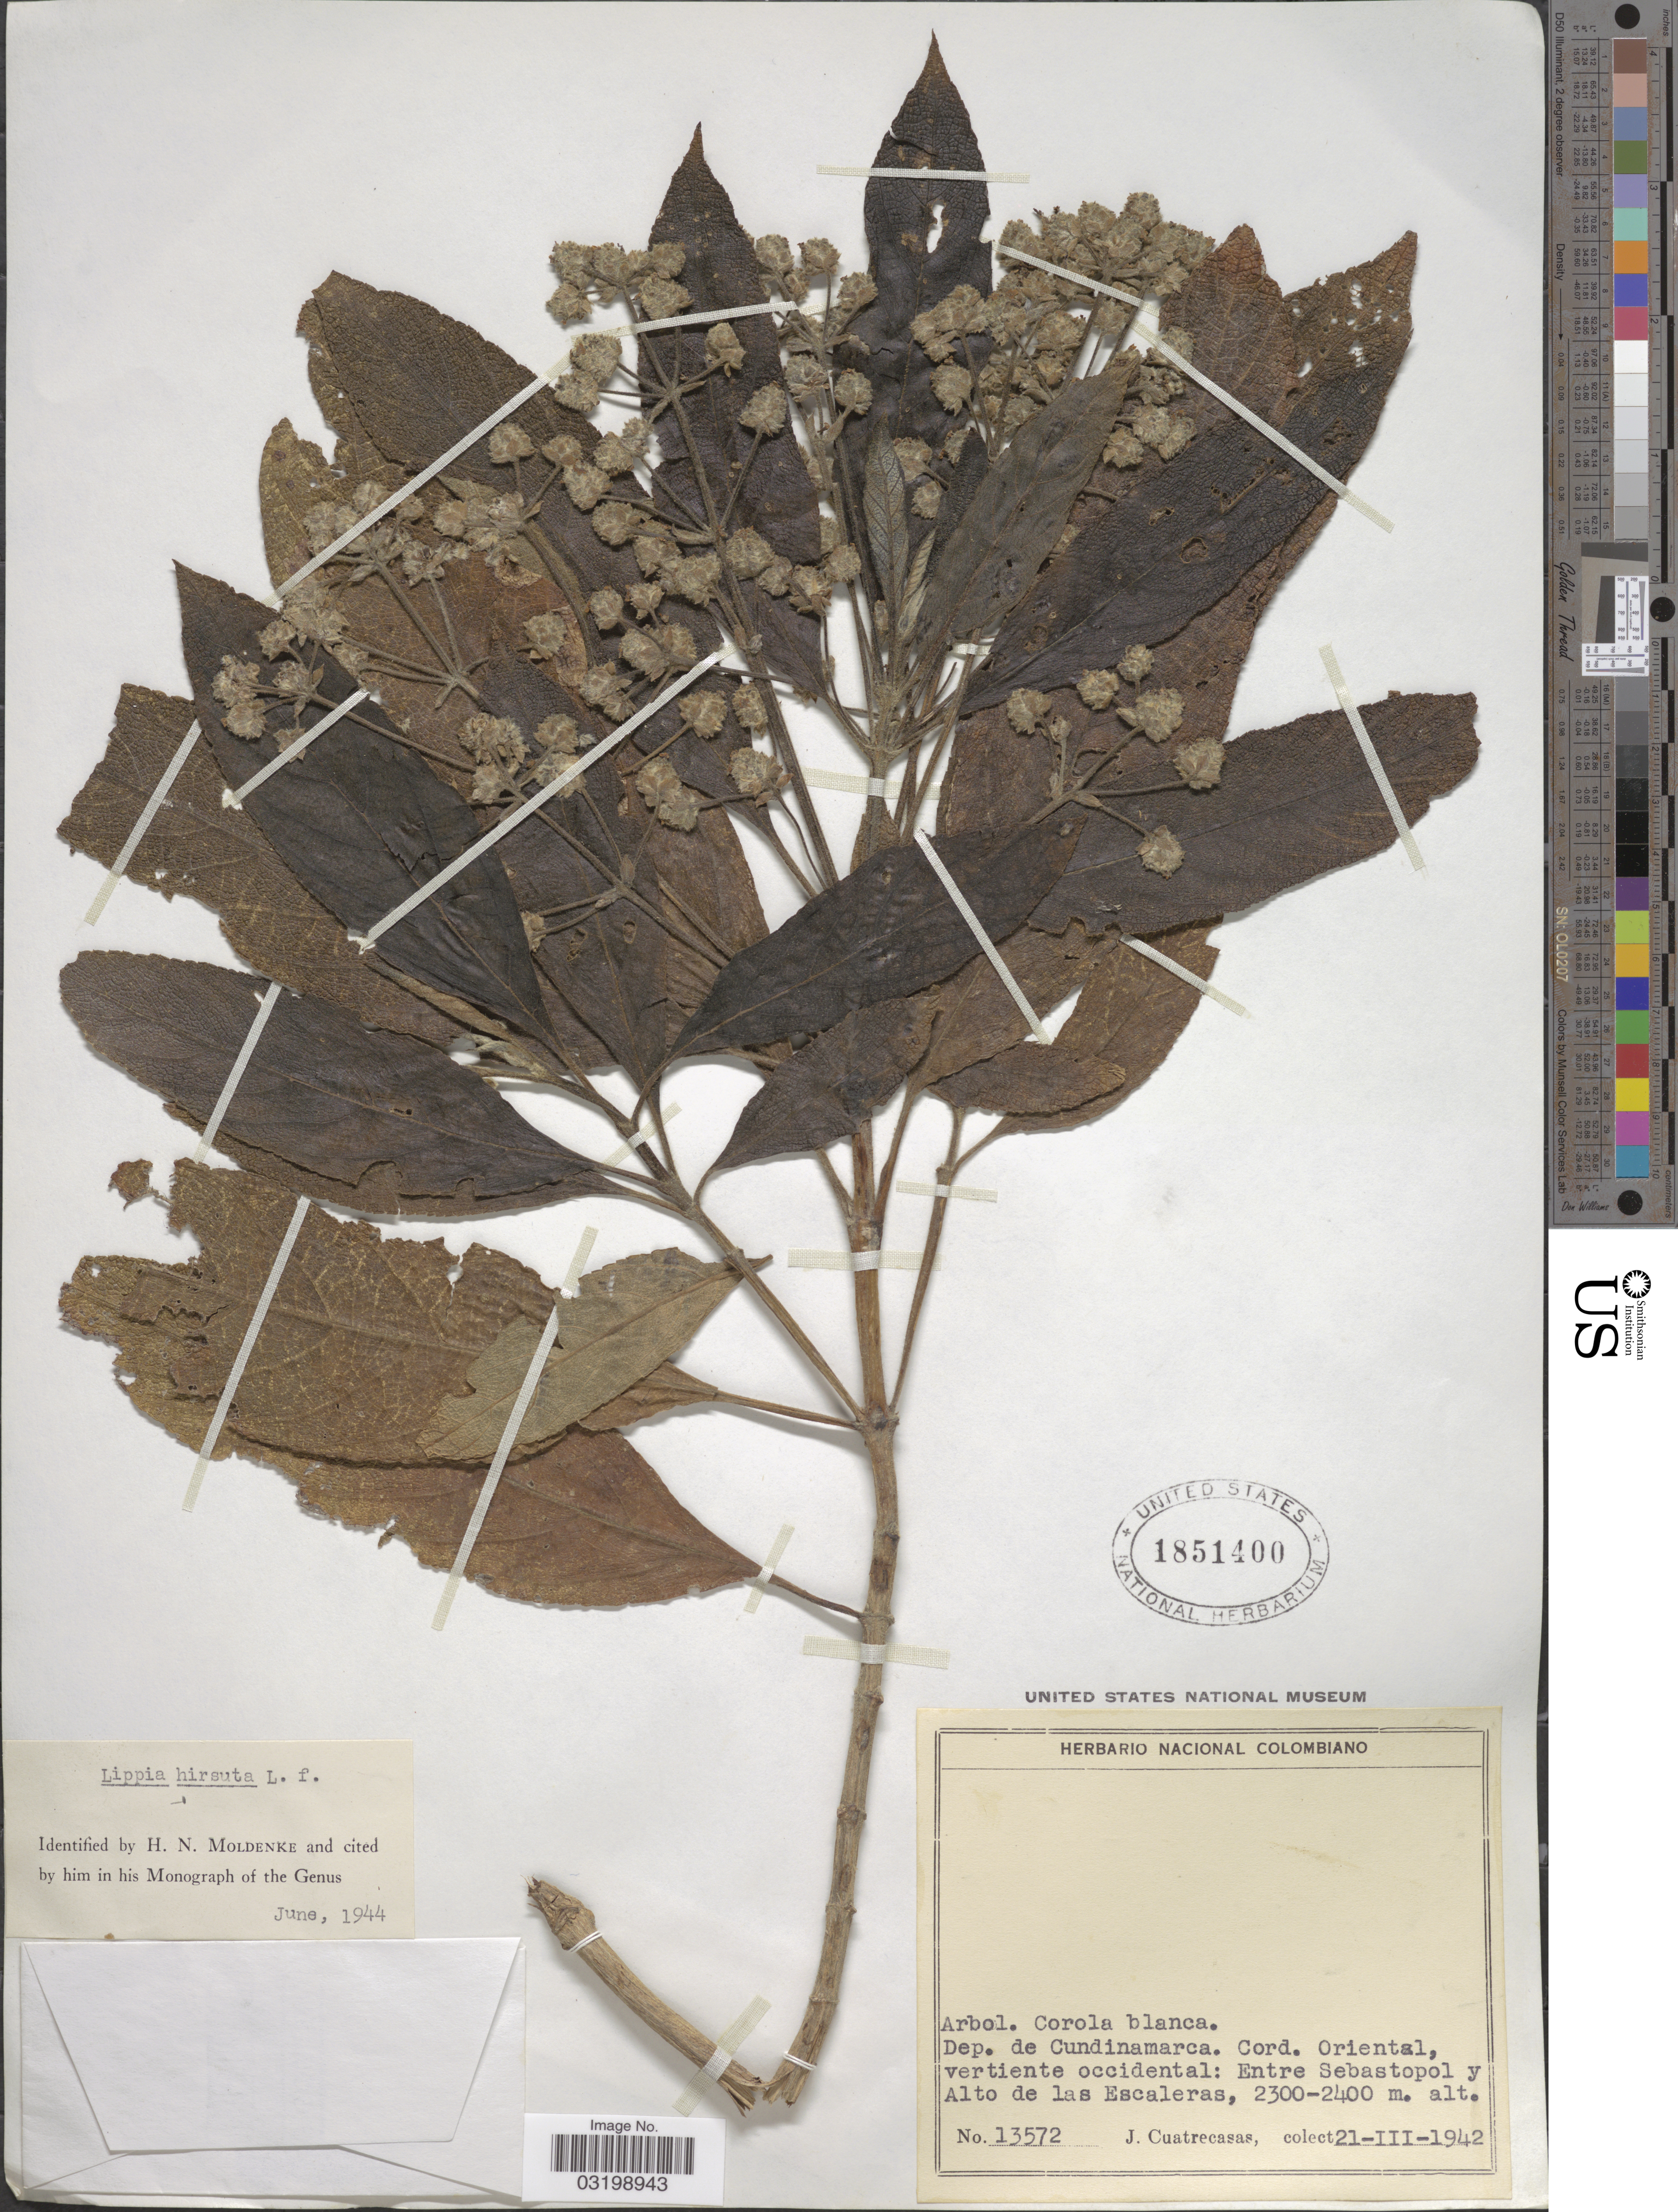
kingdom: Plantae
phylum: Tracheophyta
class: Magnoliopsida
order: Lamiales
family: Verbenaceae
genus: Lippia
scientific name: Lippia hirsuta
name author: L. f.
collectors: J. Cuatrecasas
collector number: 13572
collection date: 1942-03-21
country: Colombia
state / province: Cundinamarca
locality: Dep. de Cundinamarca. Cord. Oriental, vertiente occidental: Entre Sebastopol y Alto de las Escaleras.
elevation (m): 2300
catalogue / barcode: US 1851400